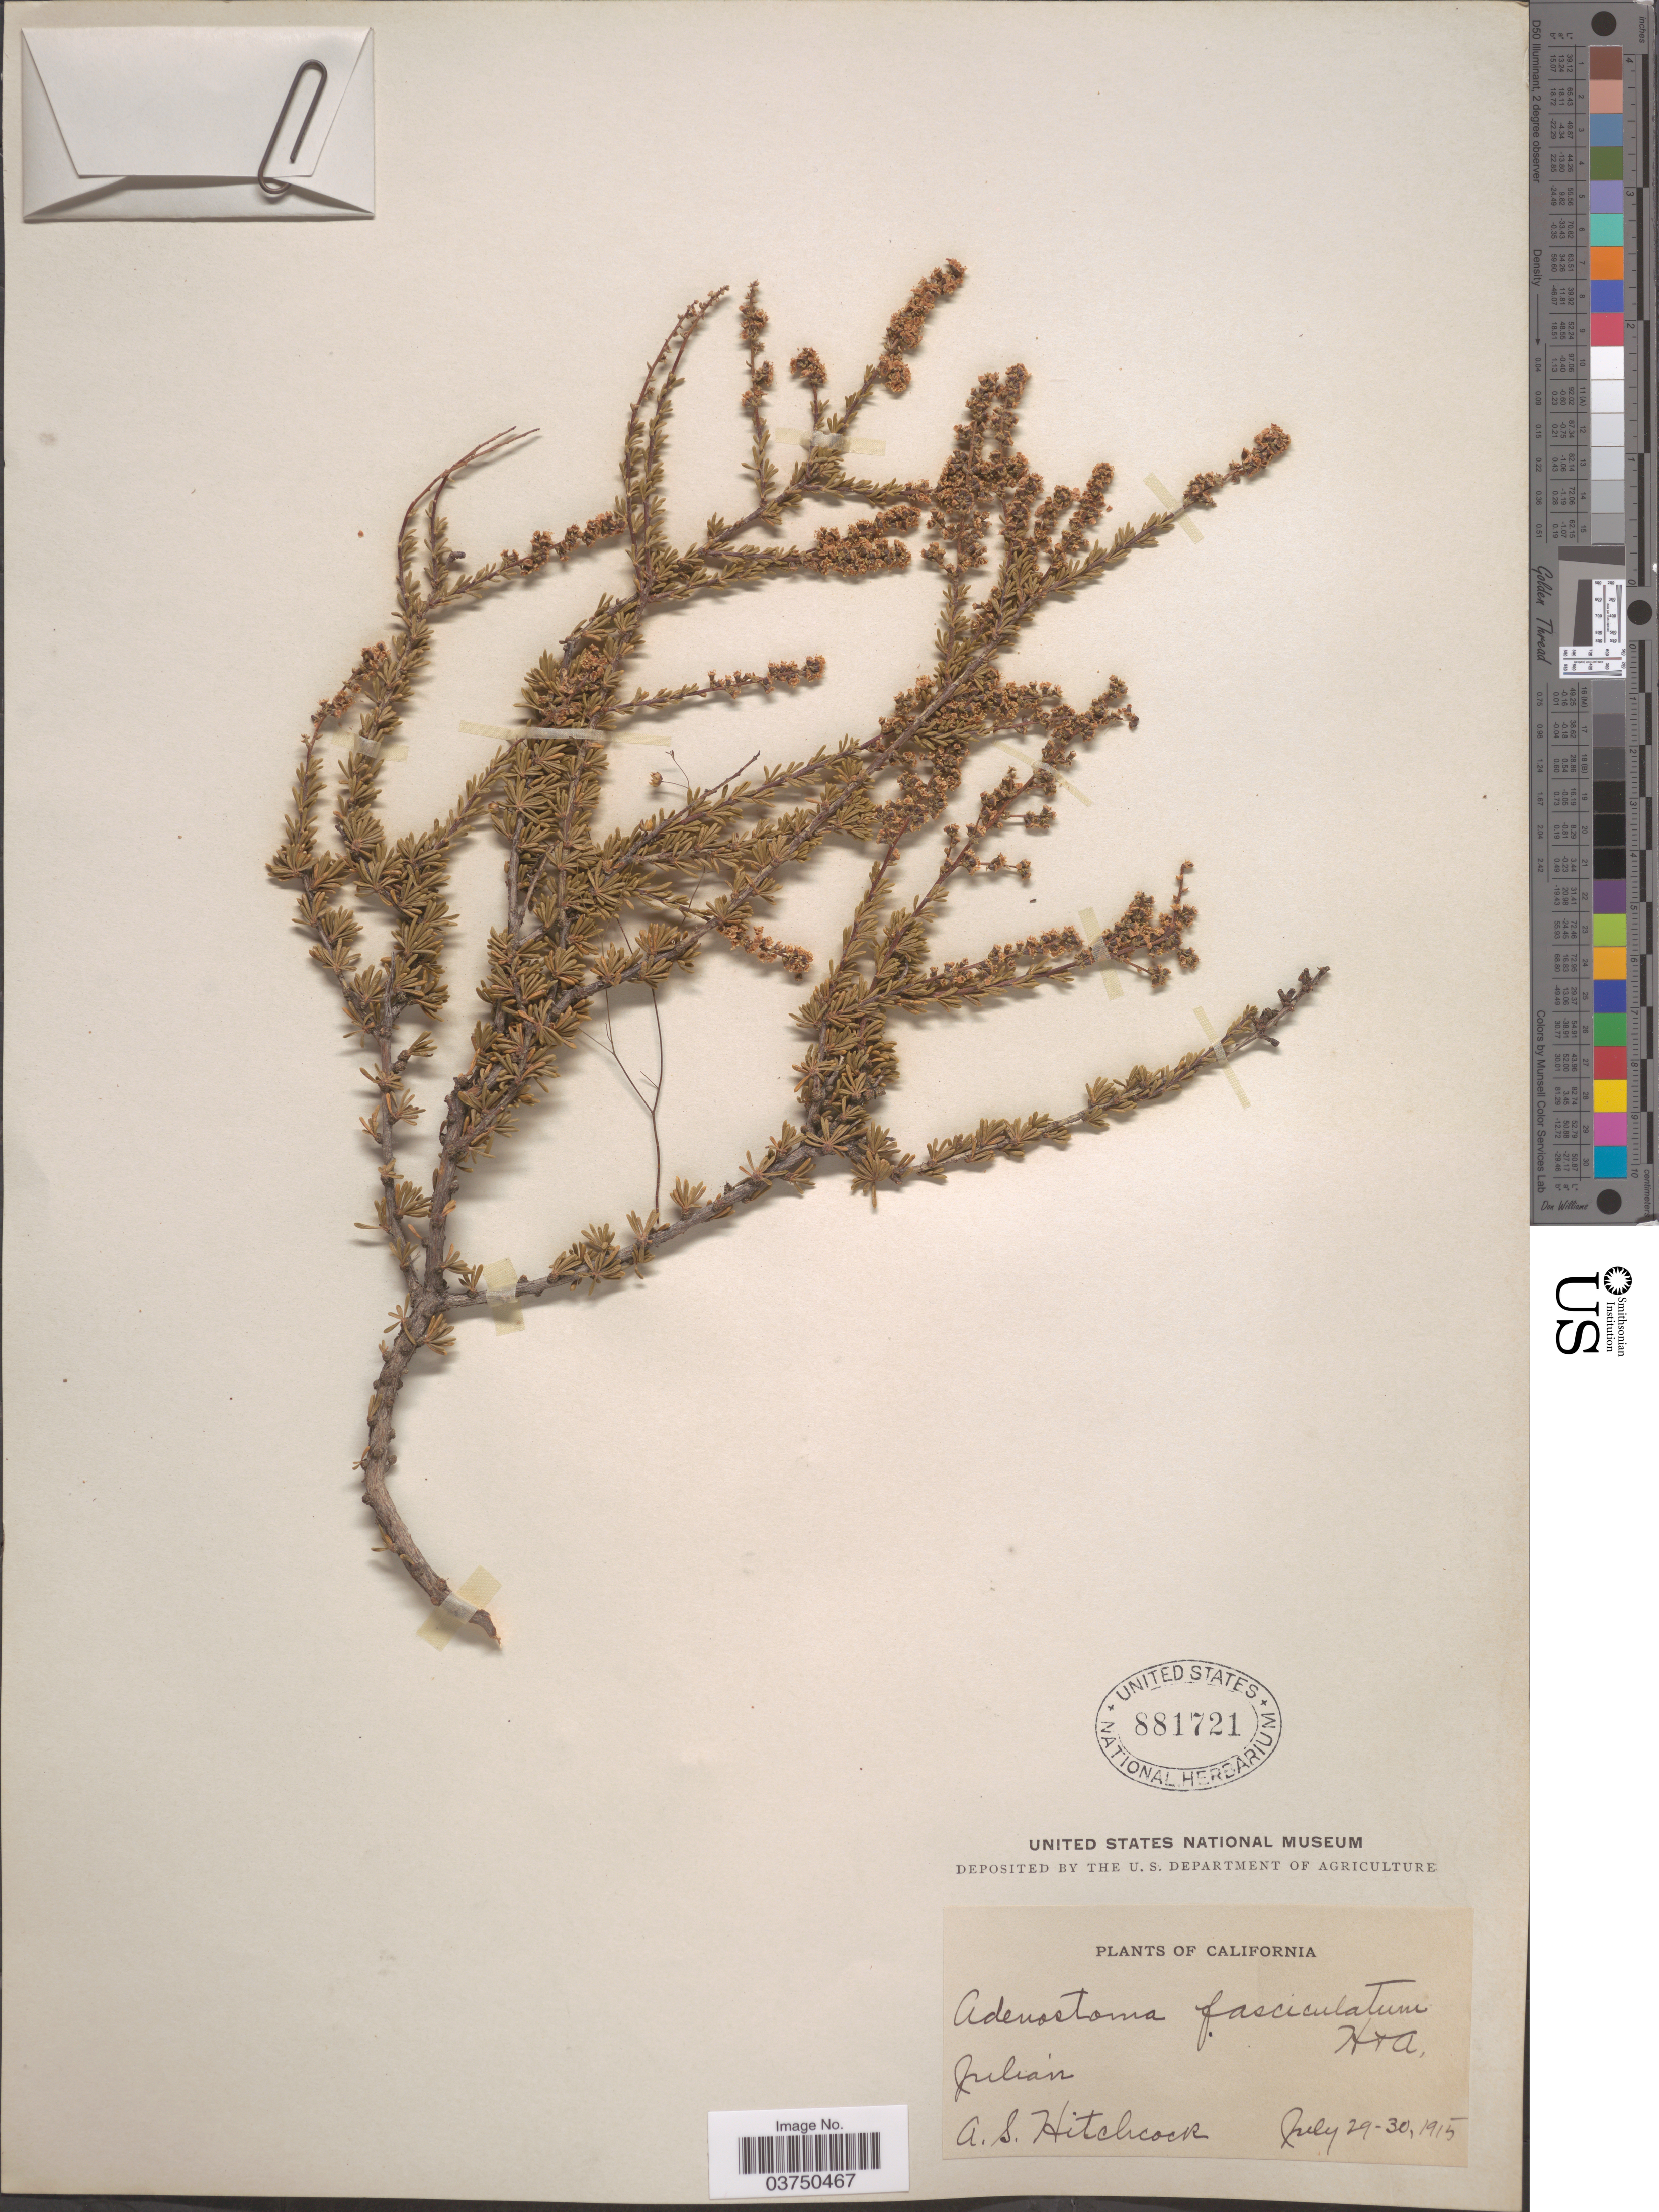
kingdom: Plantae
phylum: Tracheophyta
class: Magnoliopsida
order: Rosales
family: Rosaceae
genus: Adenostoma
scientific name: Adenostoma fasciculatum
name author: Hook. & Arn.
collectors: A. S. Hitchcock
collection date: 1915-07-29/1915-07-30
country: United States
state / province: California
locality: Julian.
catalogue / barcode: US 881721